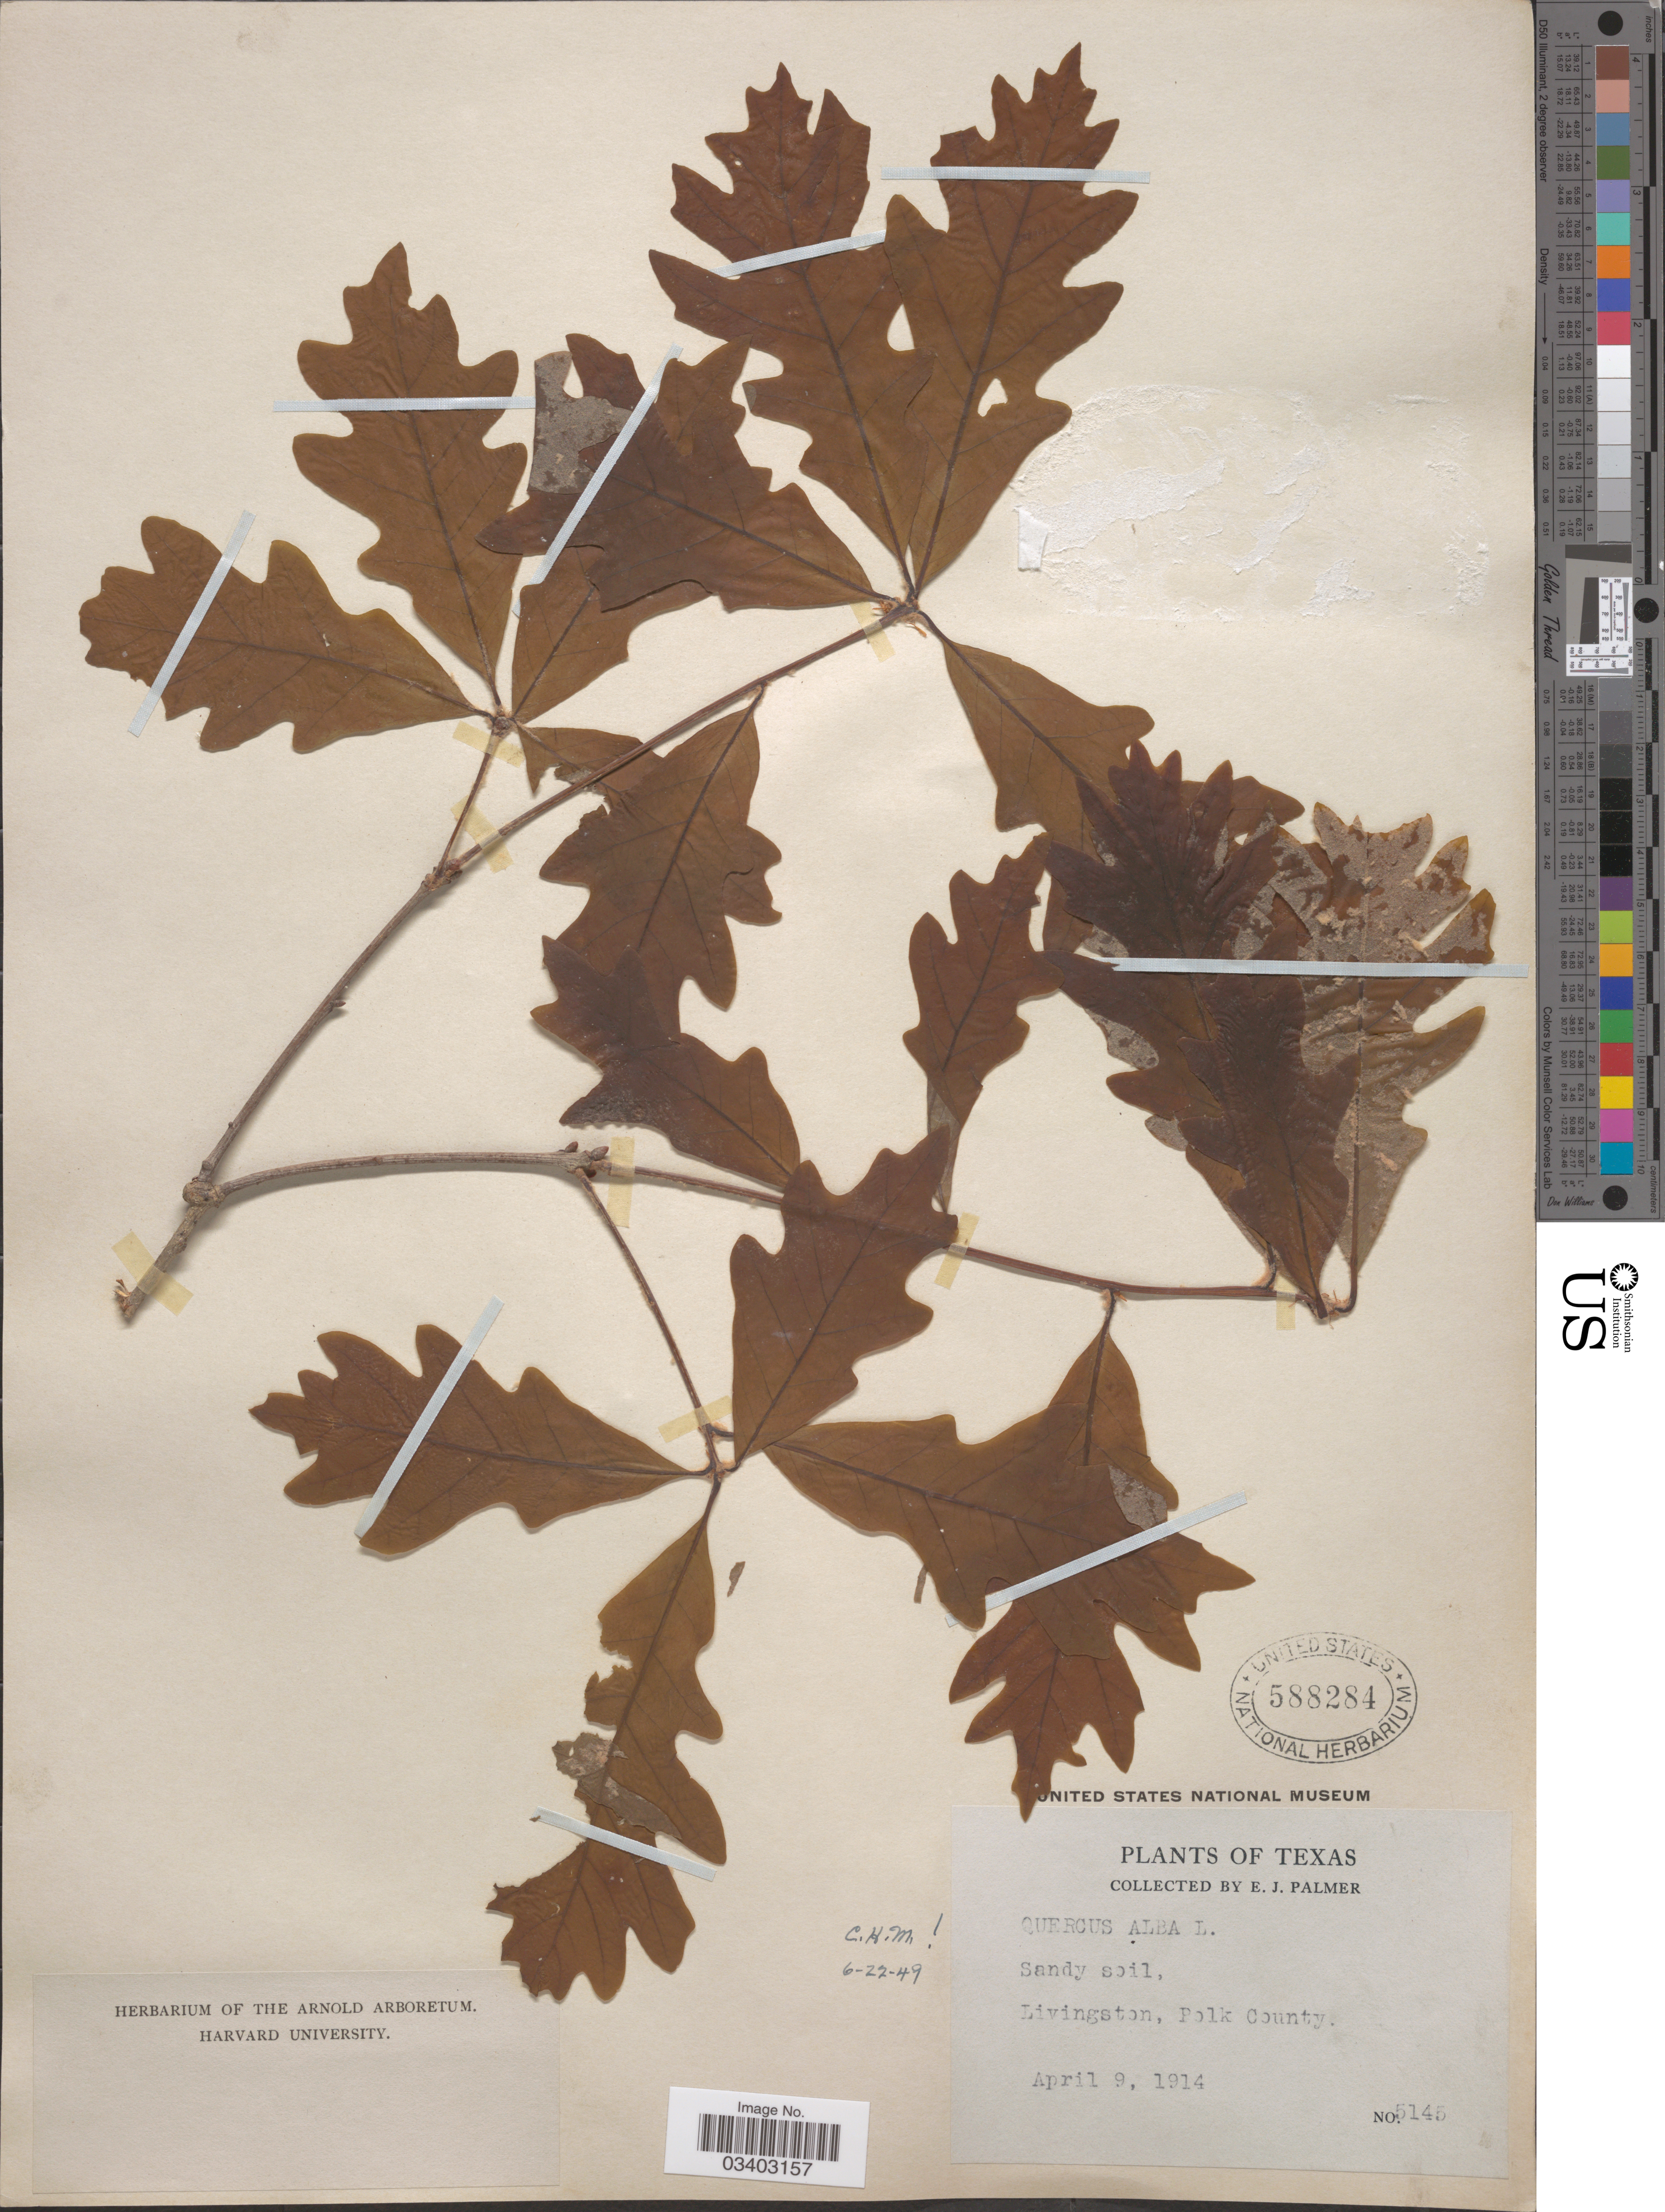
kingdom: Plantae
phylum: Tracheophyta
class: Magnoliopsida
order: Fagales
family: Fagaceae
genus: Quercus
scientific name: Quercus alba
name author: L.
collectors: E. J. Palmer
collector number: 5145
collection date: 1914-04-09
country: United States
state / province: Texas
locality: Livingstone, Polk County.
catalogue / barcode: US 588284